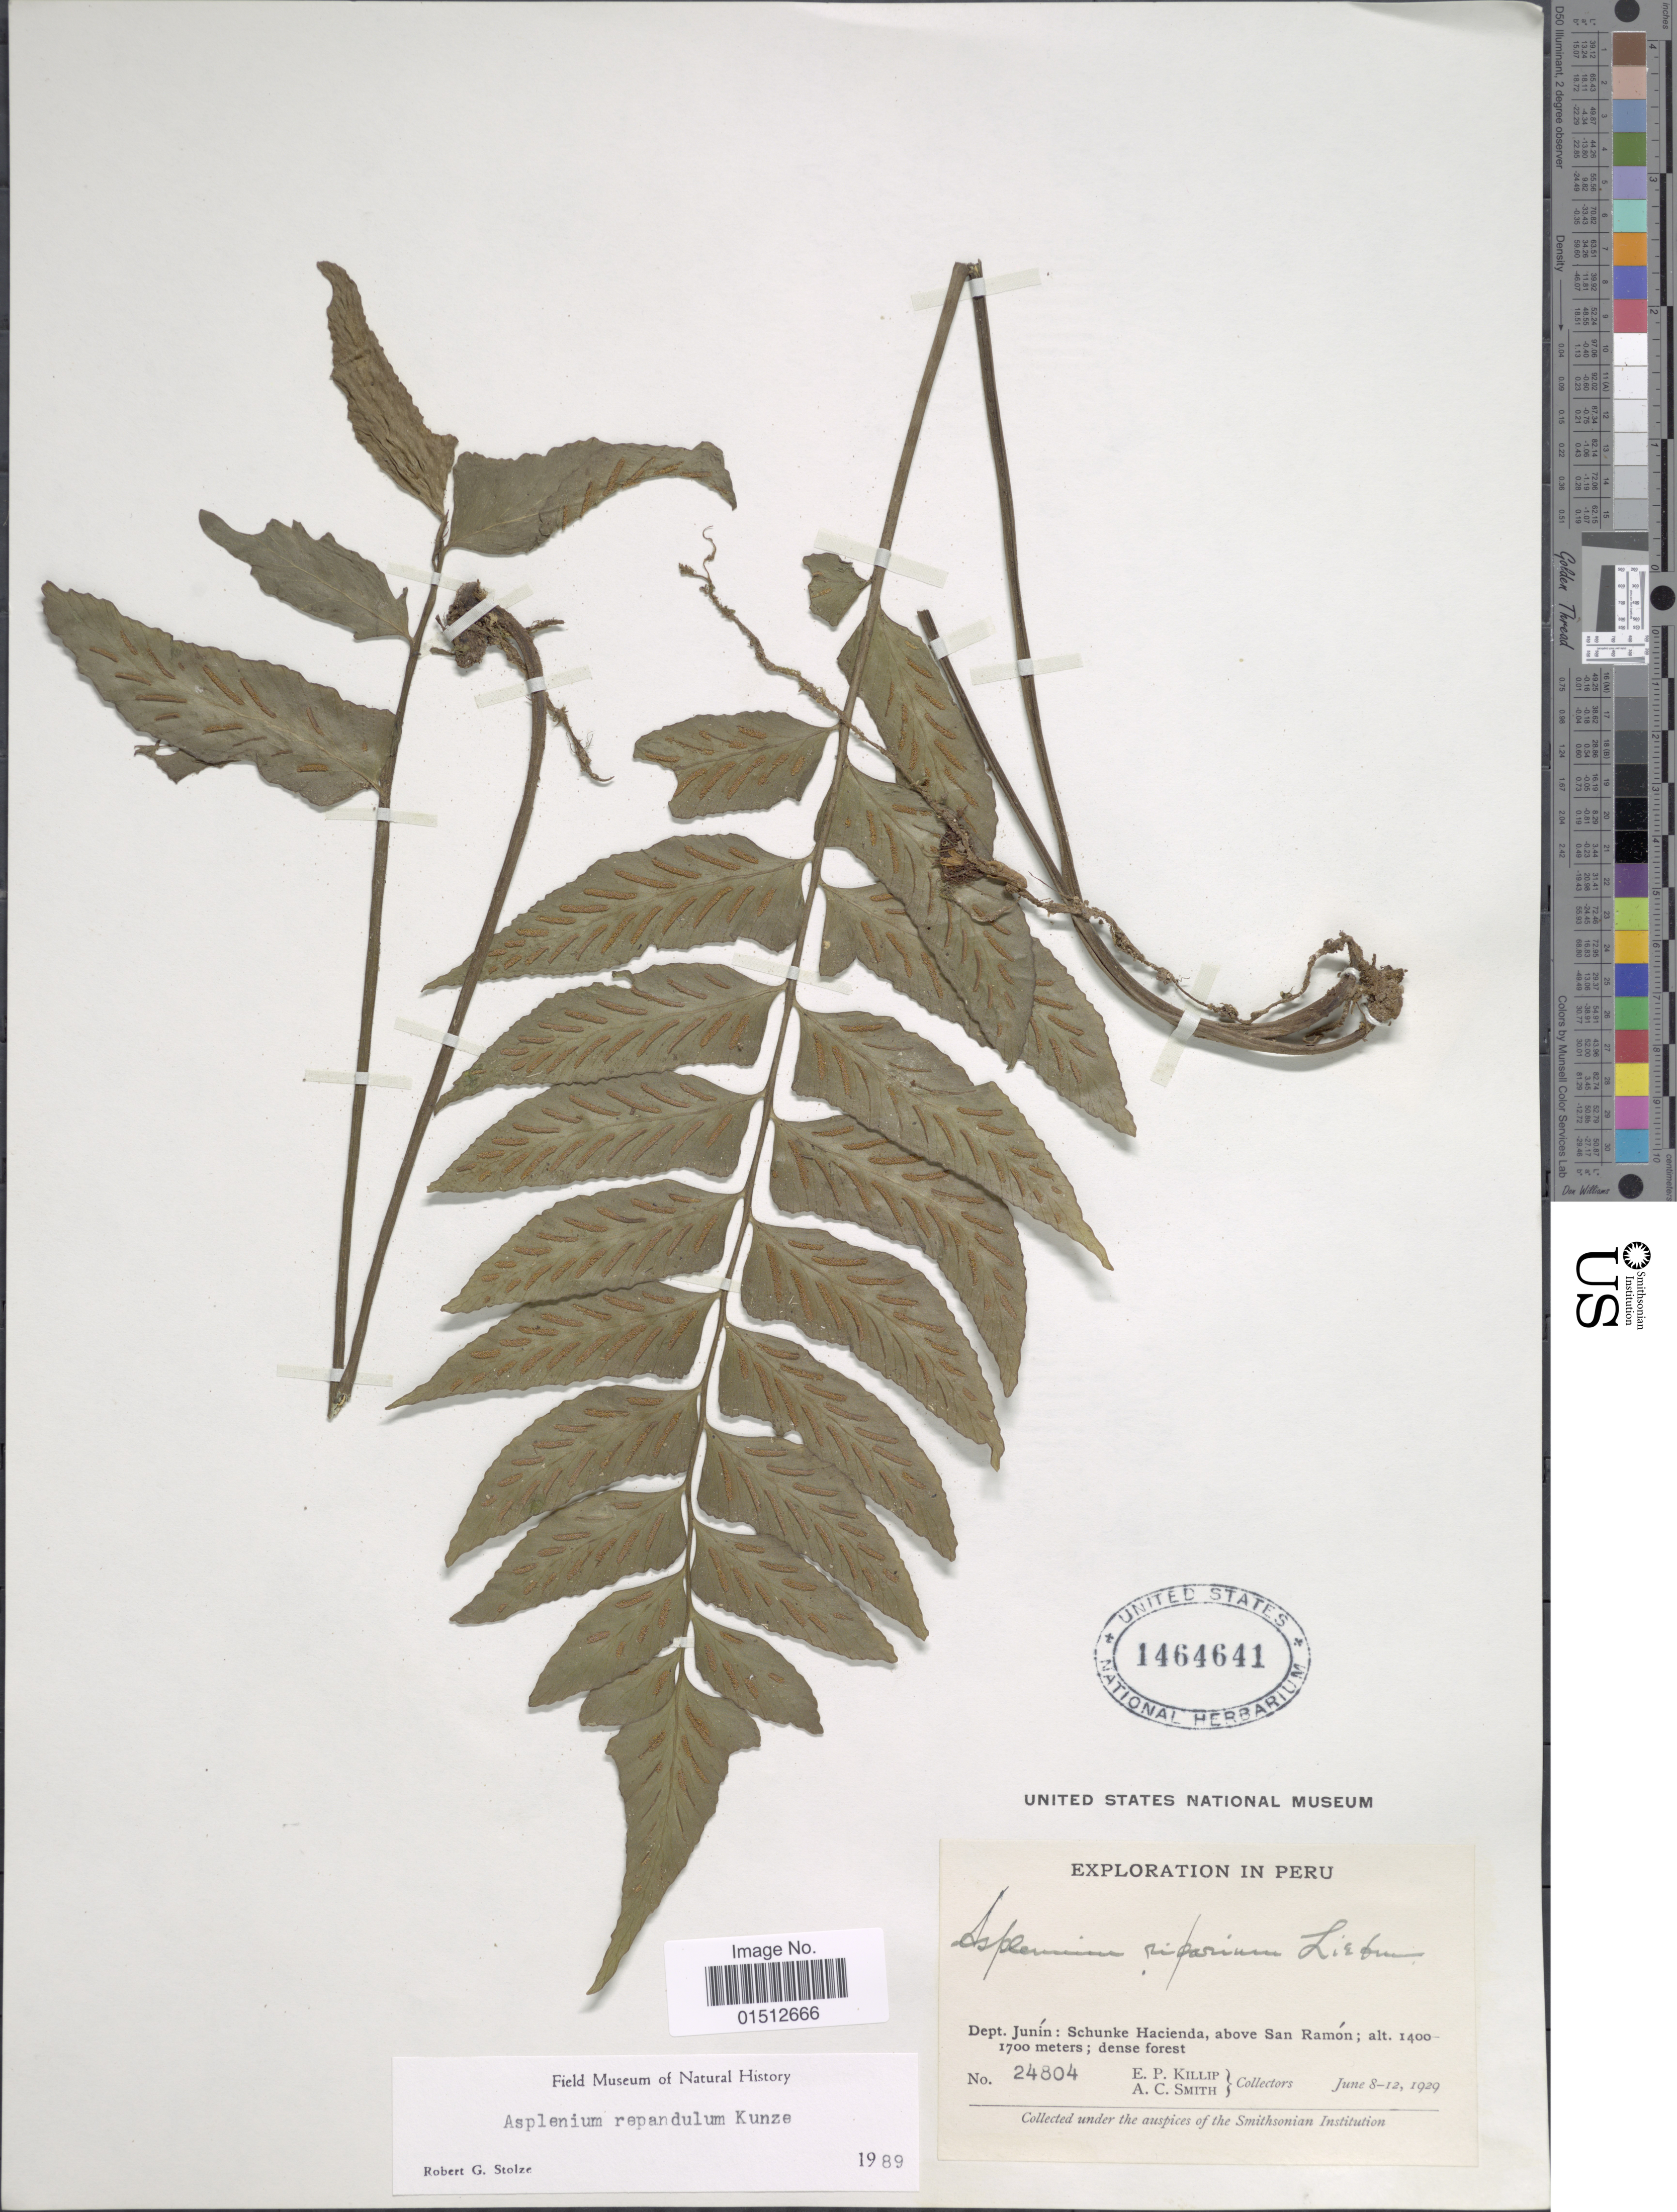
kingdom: Plantae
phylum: Tracheophyta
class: Polypodiopsida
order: Polypodiales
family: Aspleniaceae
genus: Asplenium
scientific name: Asplenium repandulum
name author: Kunze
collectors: E. P. Killip & A. C. Smith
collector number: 24804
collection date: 1929-06-08/1929-06-12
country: Peru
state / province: Junín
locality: Peru, Dept. Junin: Schunke Hacienda, above San Ramon.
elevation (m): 1400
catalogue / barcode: US 1464641